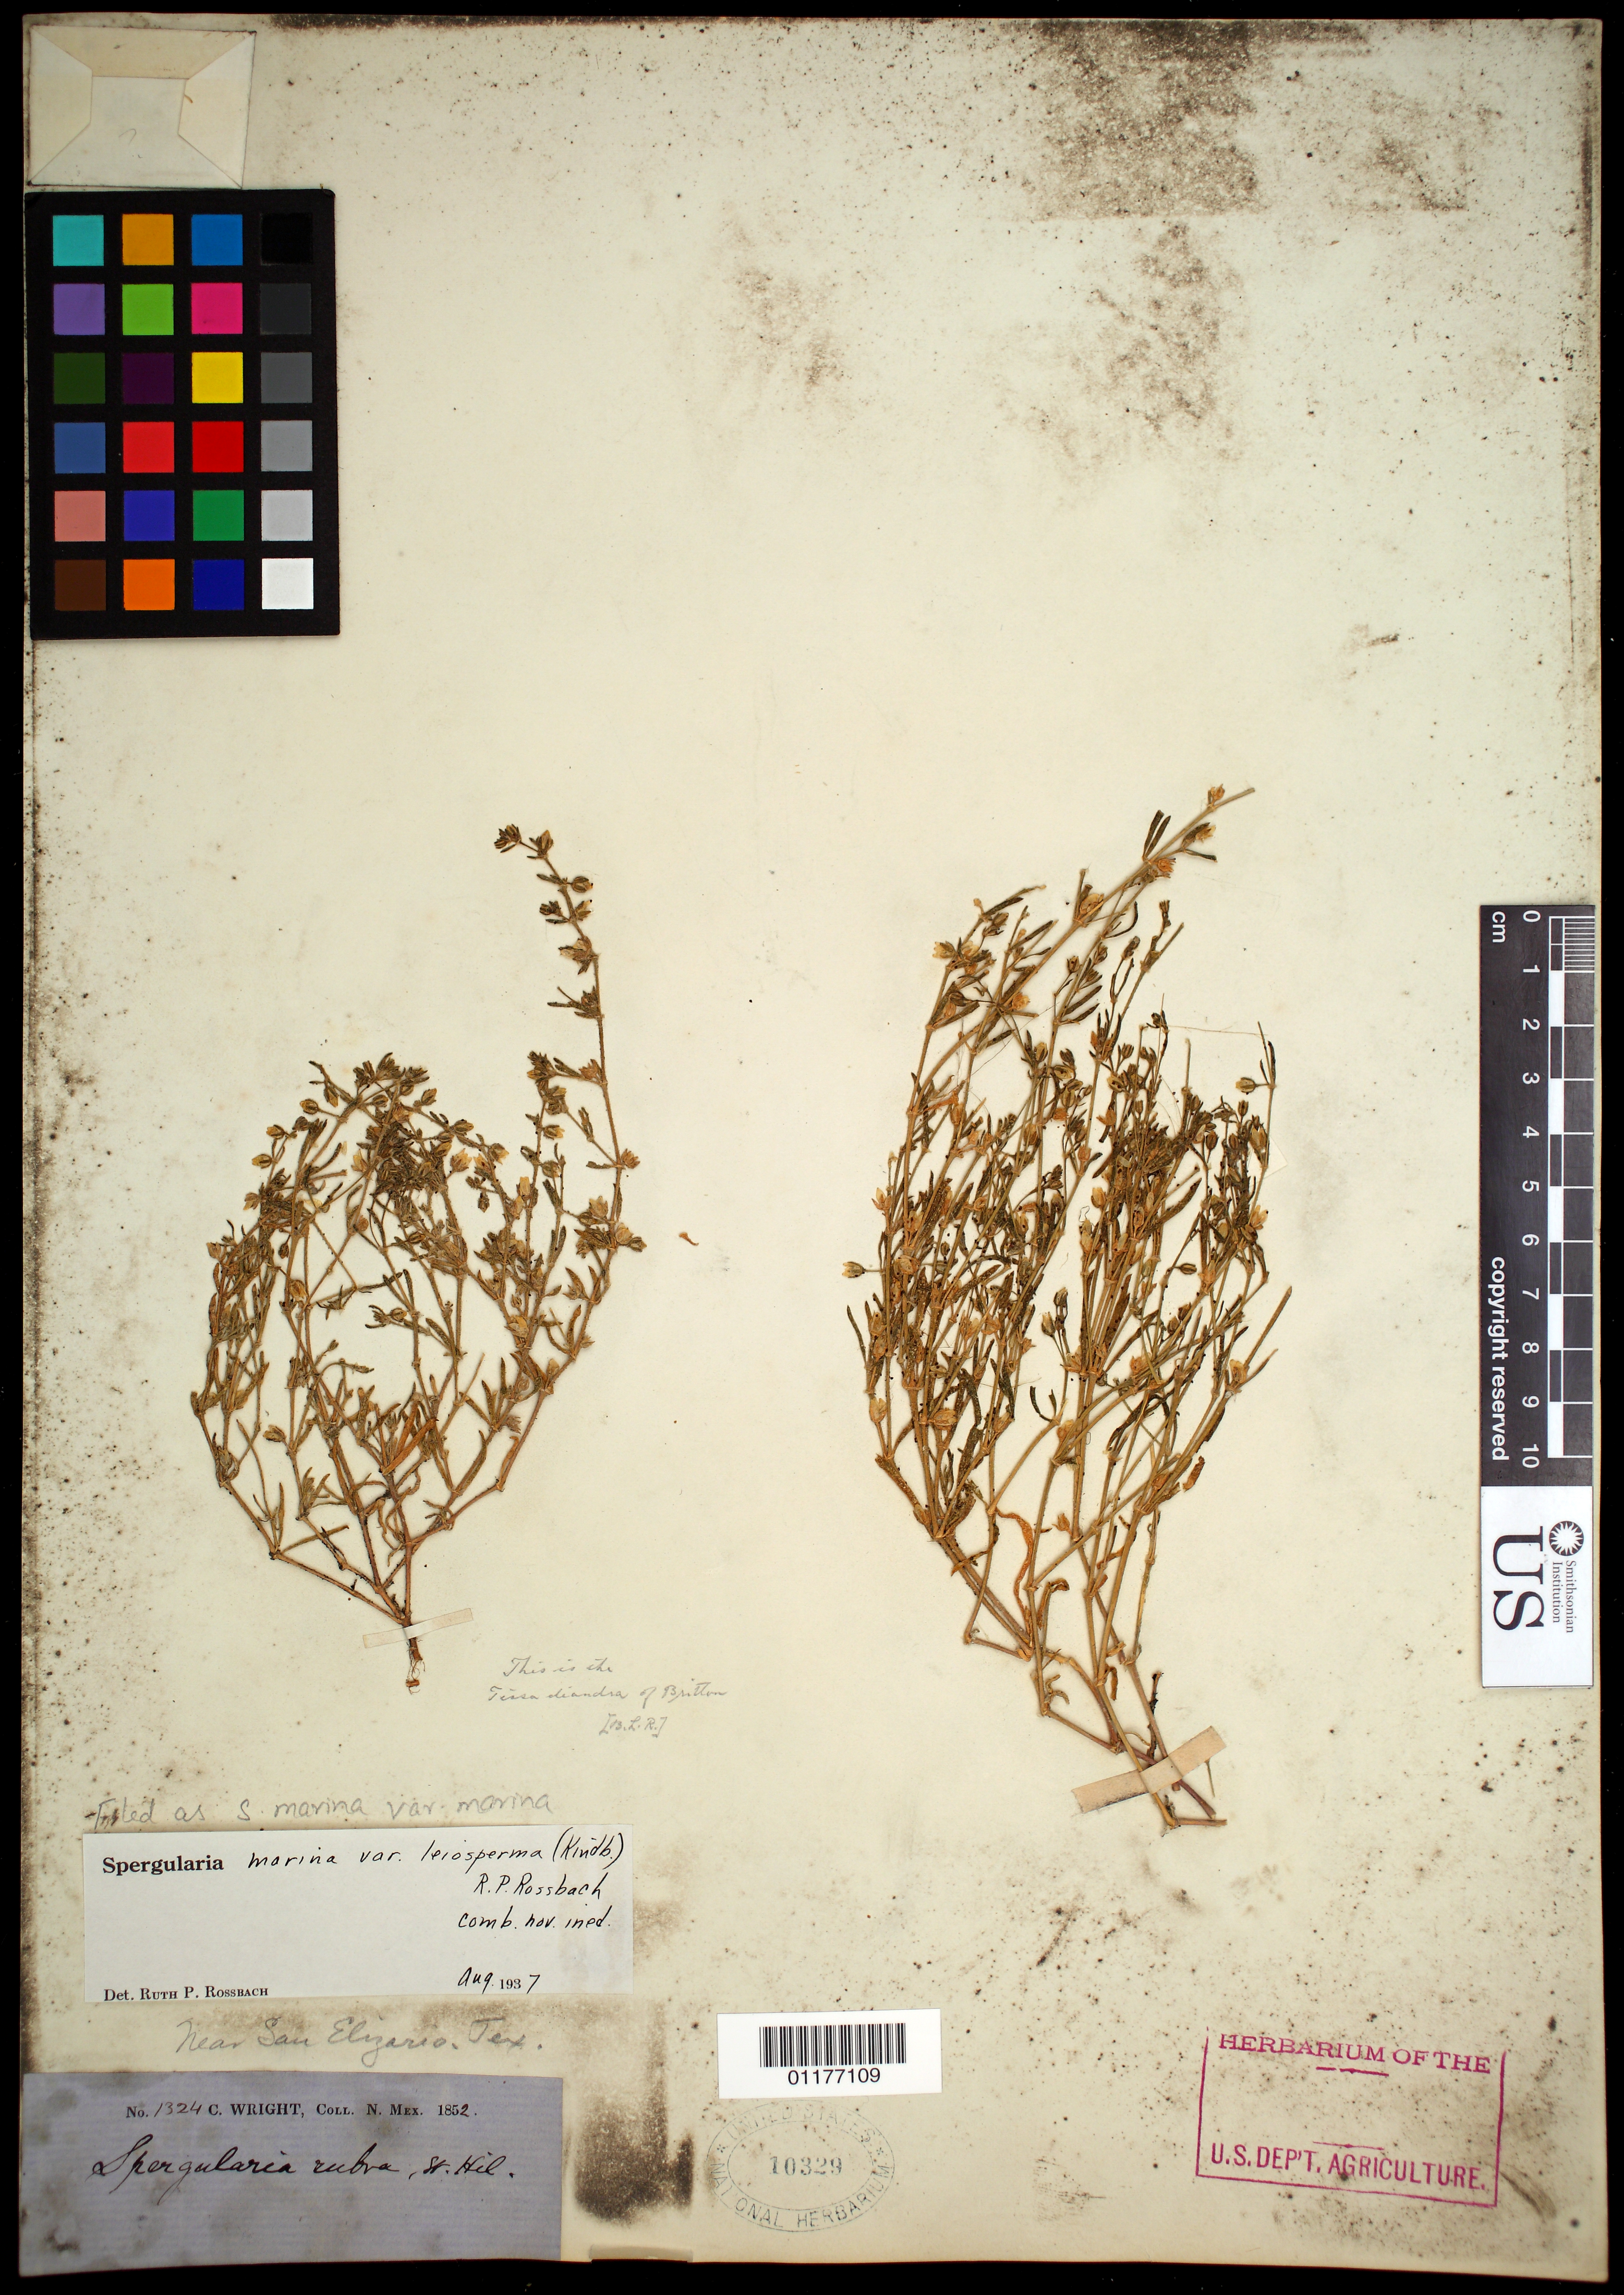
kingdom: Plantae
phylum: Tracheophyta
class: Magnoliopsida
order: Caryophyllales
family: Caryophyllaceae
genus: Spergularia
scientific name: Spergularia marina var. marina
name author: (L.) Griseb.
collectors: C. Wright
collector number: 1324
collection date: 1852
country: United States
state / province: New Mexico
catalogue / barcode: US 10329